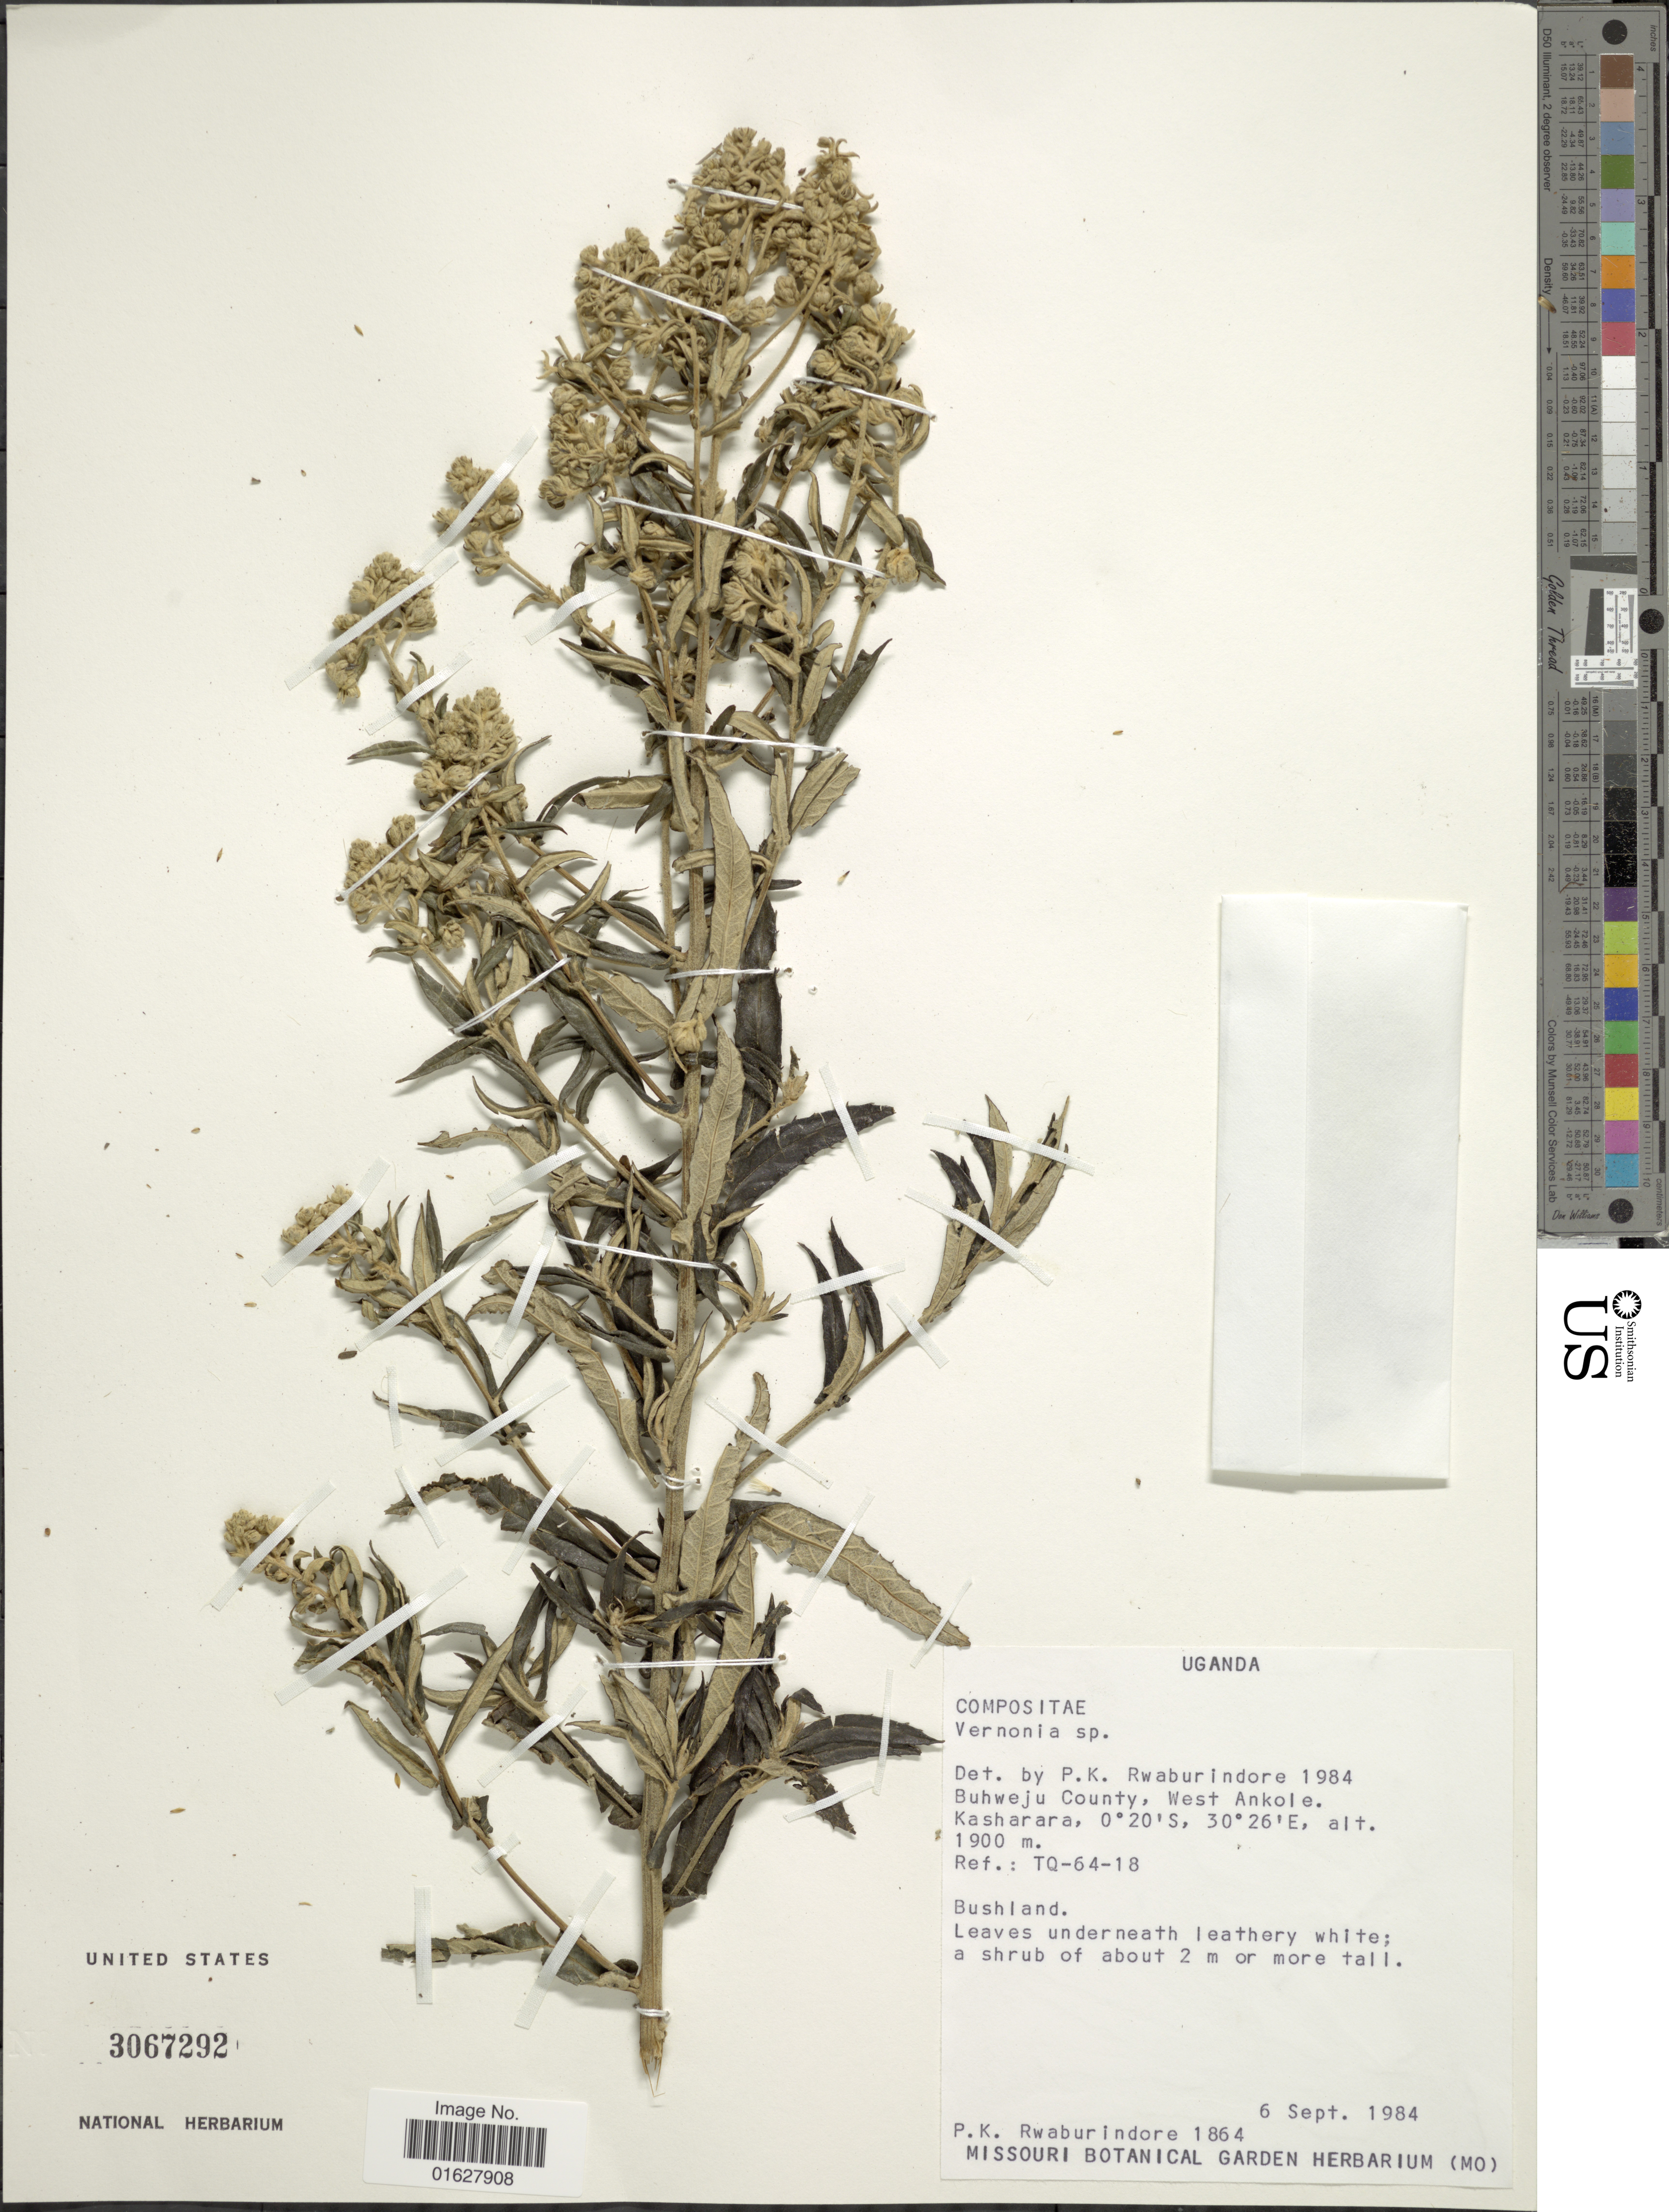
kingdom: Plantae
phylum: Tracheophyta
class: Magnoliopsida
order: Asterales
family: Asteraceae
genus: Vernonia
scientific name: Vernonia sp.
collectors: P. Rwaburindore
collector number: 1864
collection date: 1984-09-06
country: Uganda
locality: Uganda. Buhweju County, West Ankole. Kasharara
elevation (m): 1900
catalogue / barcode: US 3067292